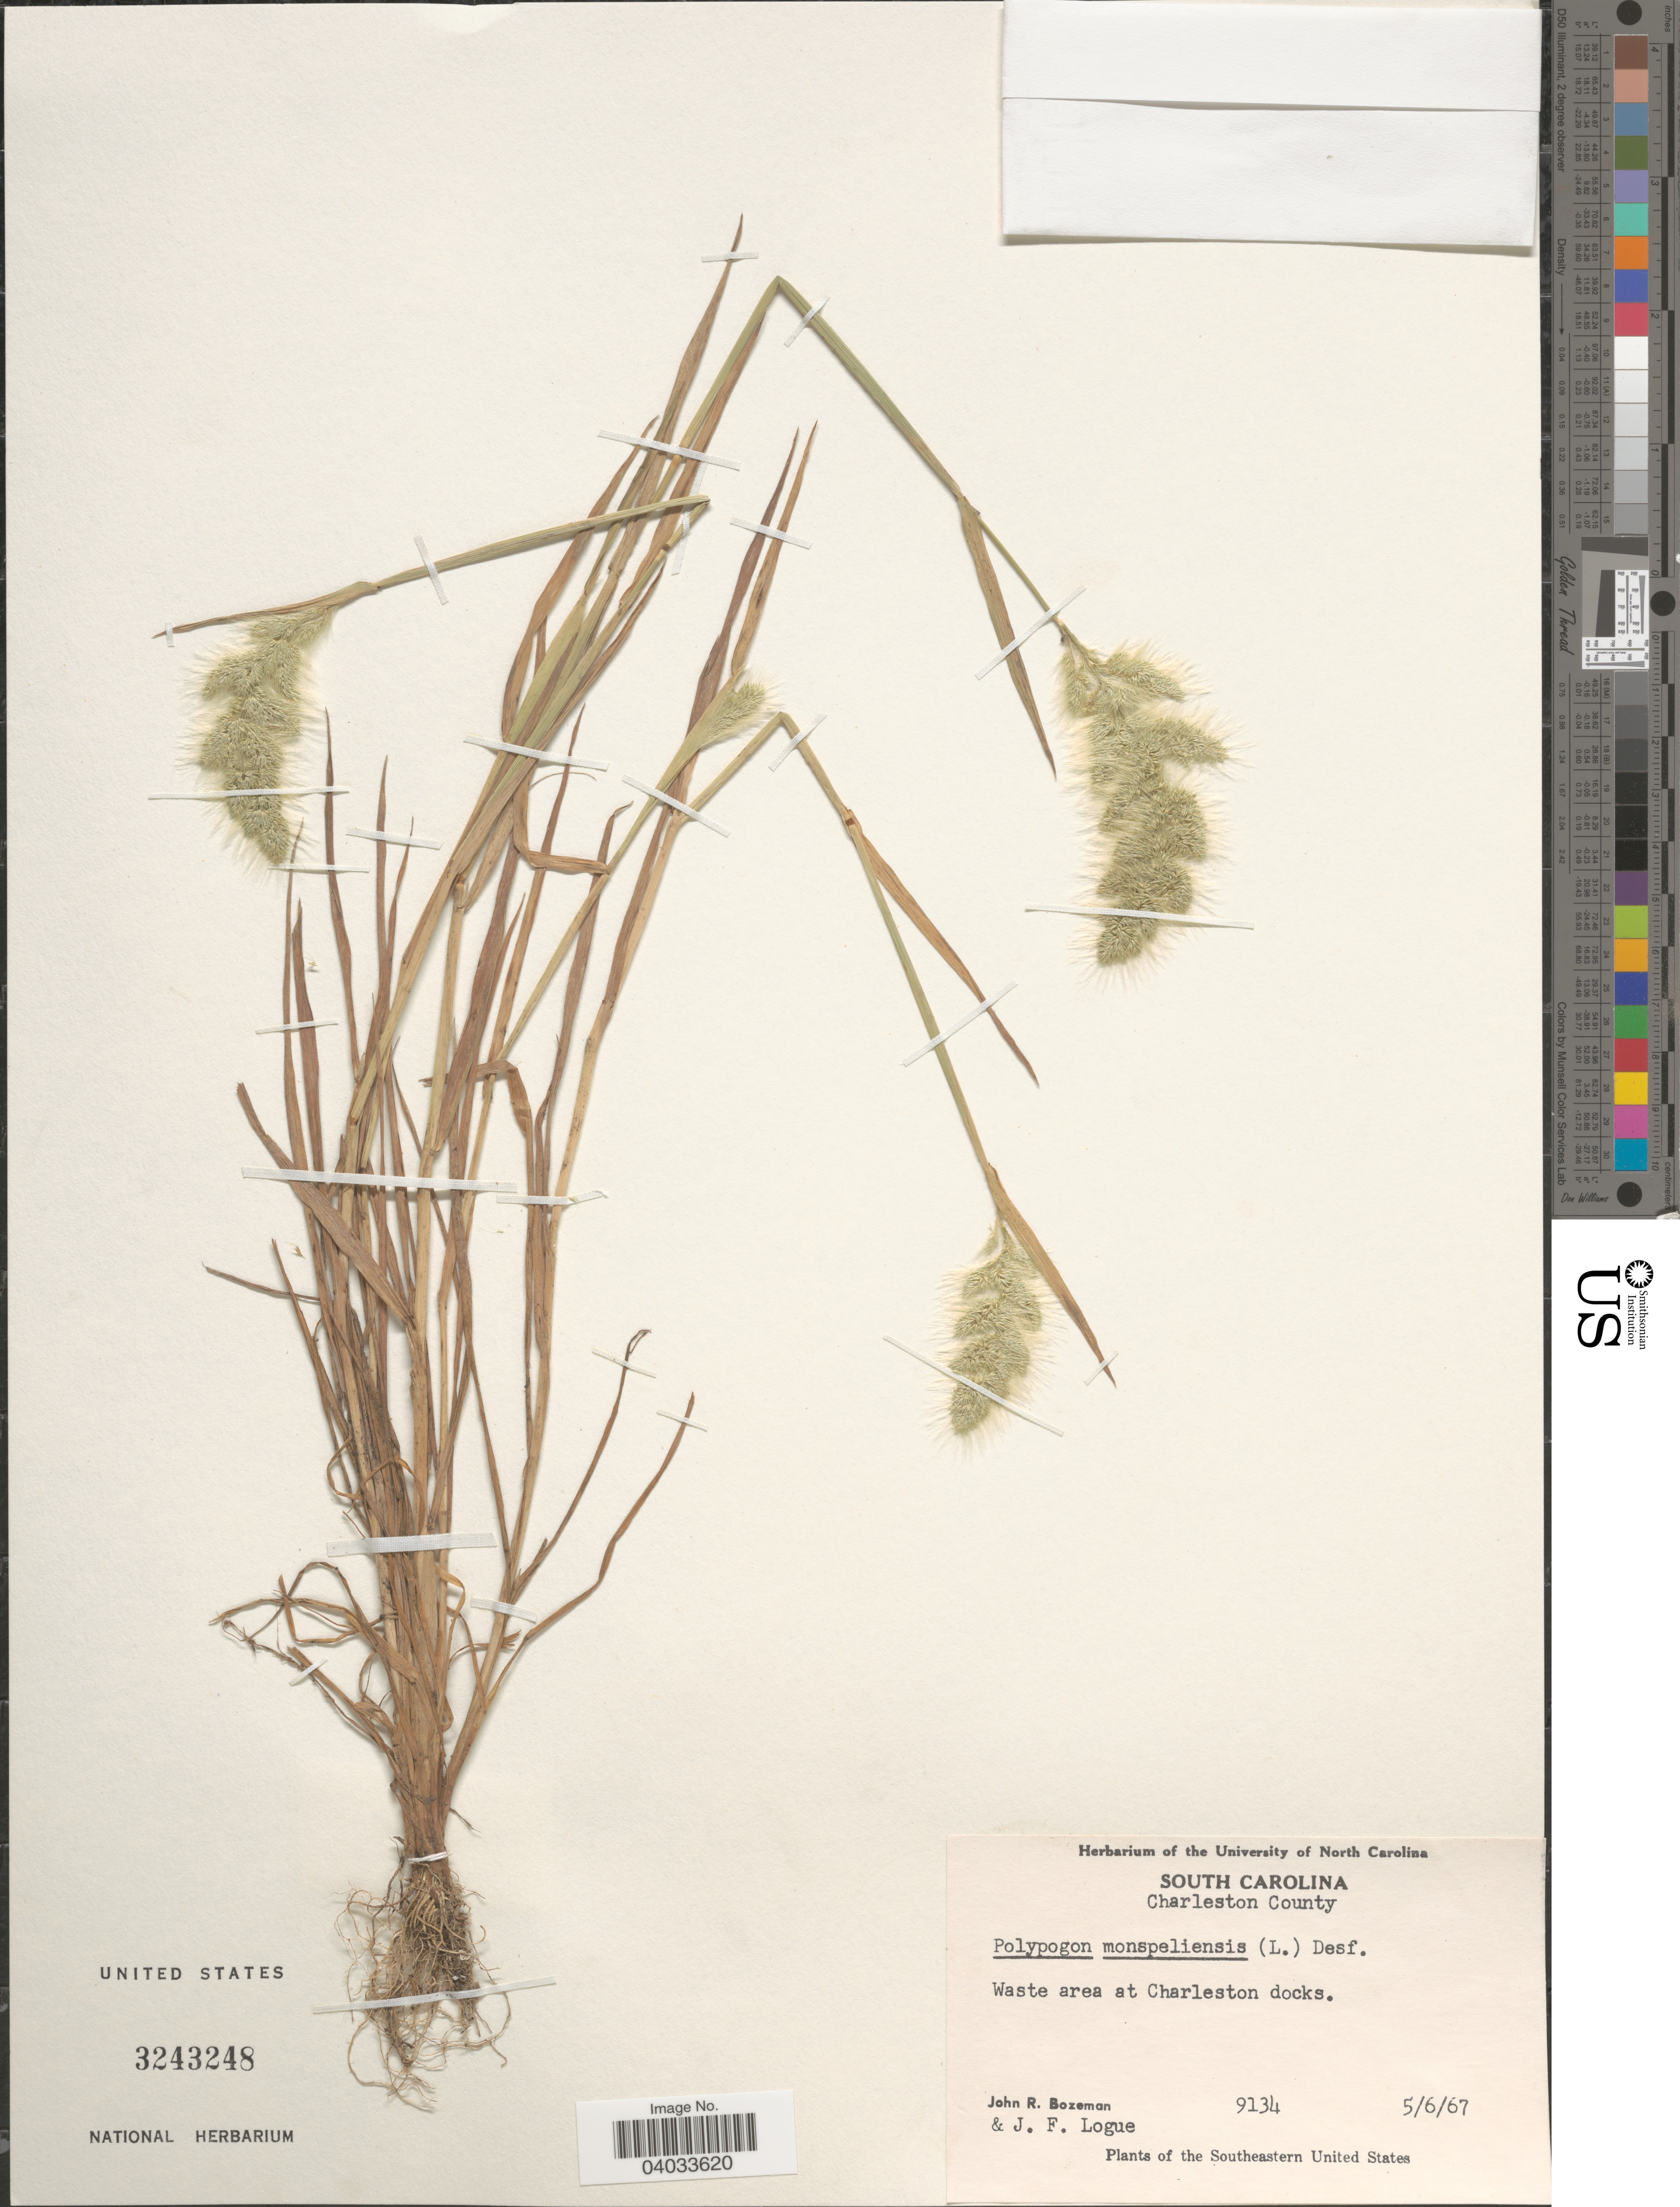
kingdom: Plantae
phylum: Tracheophyta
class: Liliopsida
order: Poales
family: Poaceae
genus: Polypogon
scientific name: Polypogon monspeliensis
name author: (L.) Desf.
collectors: J. R. Bozeman & J. Logue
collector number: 9134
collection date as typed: Transcribed d/m/y: 6/5/67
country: United States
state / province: South Carolina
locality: Charleston County. Waste area at Charleston docks.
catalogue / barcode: US 3243248